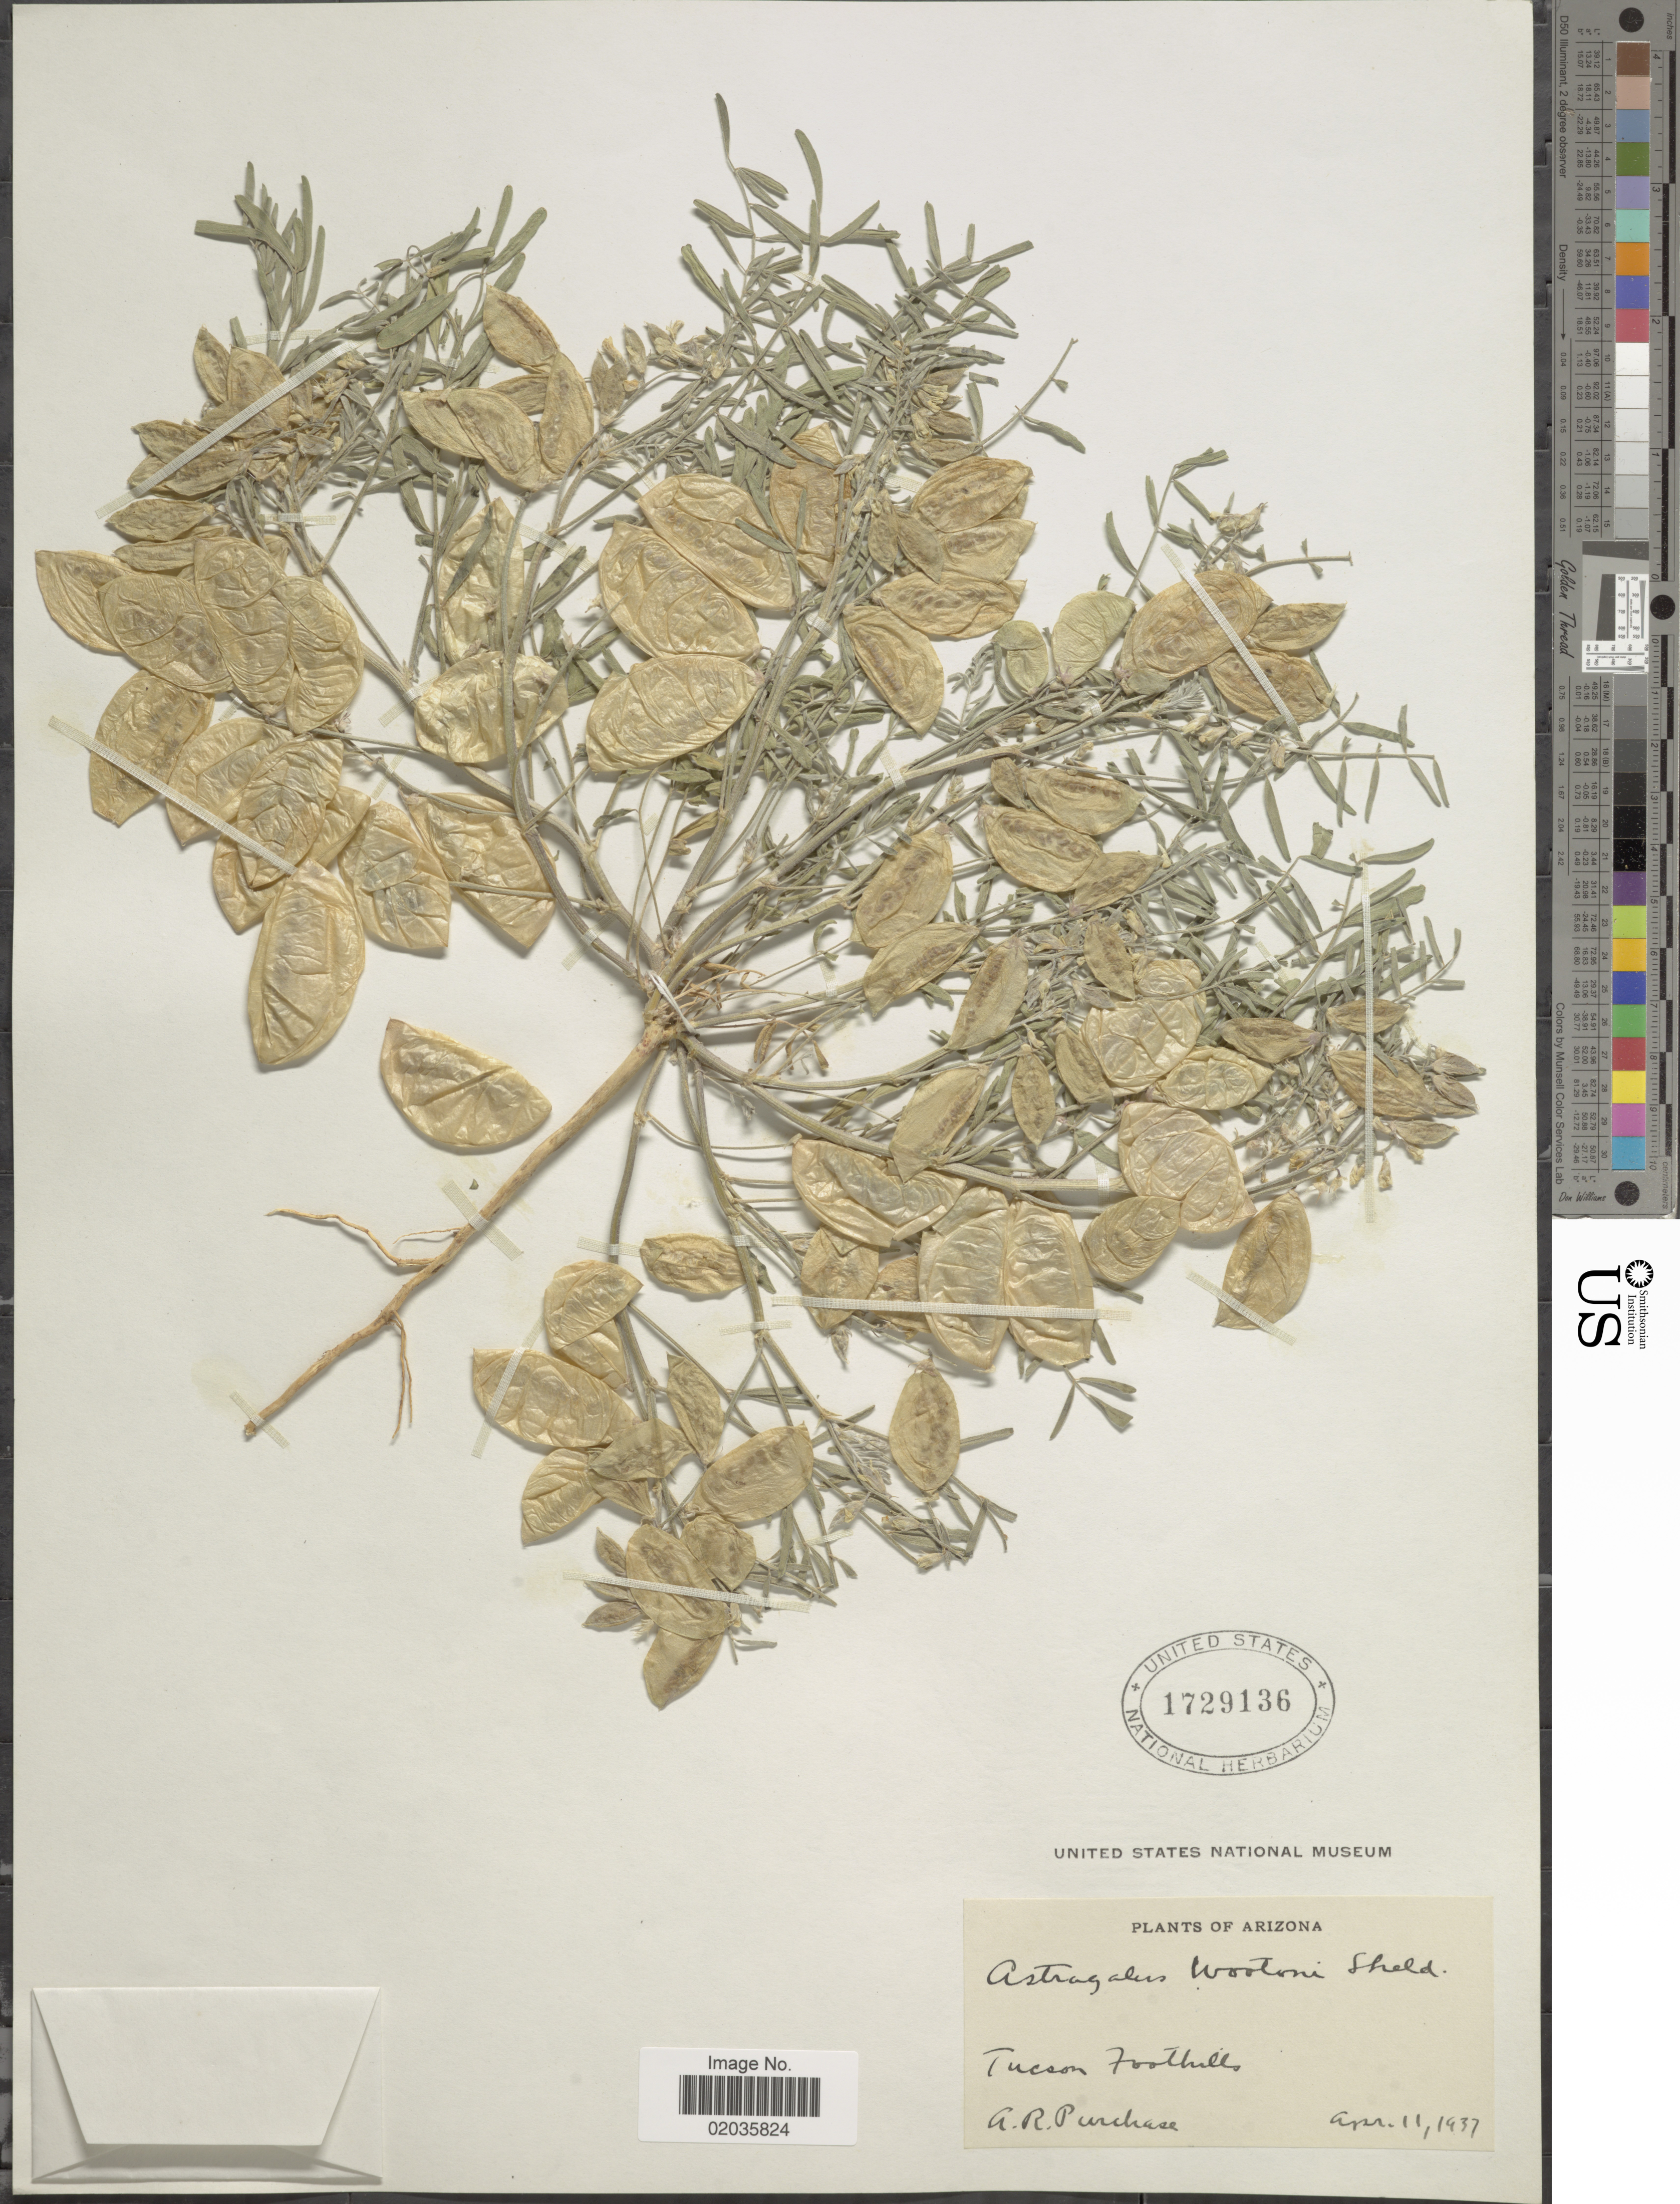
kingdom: Plantae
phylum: Tracheophyta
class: Magnoliopsida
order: Fabales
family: Fabaceae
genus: Astragalus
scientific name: Astragalus wootonii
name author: E. Sheld.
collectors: A. Purchase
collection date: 1937-04-11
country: United States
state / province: Arizona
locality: Tucson Foothills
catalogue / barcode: US 1729136